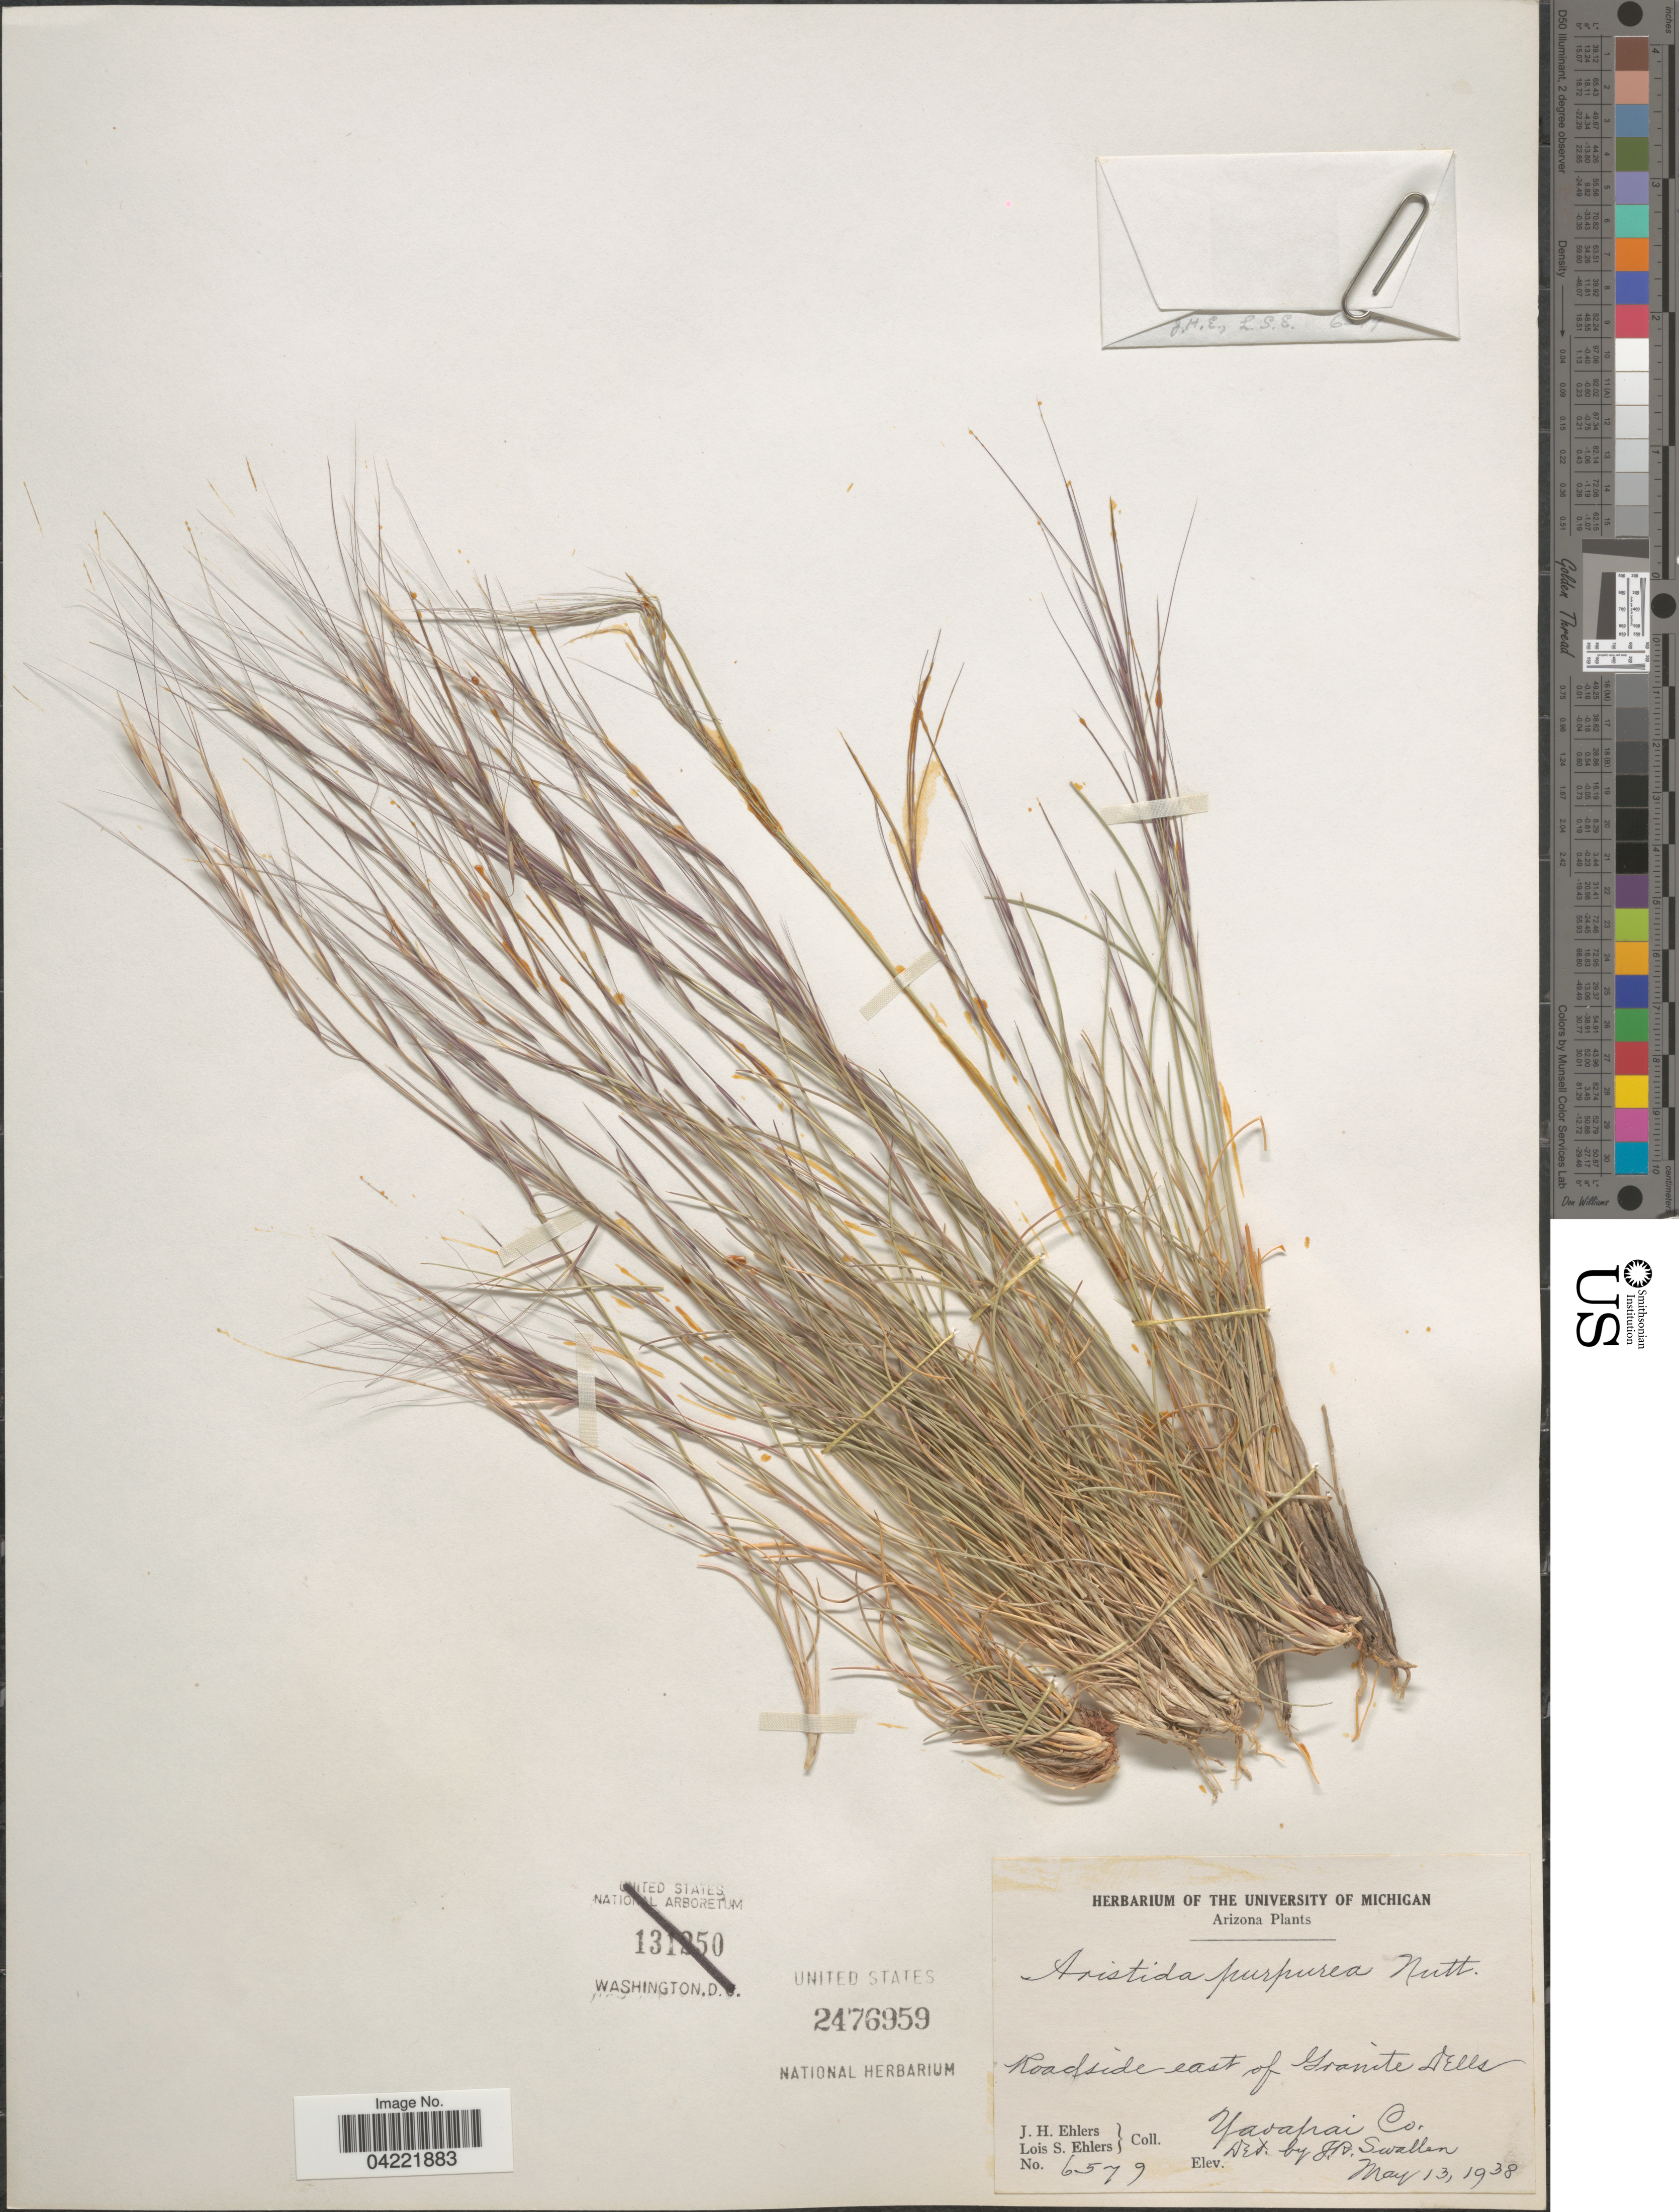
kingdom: Plantae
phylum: Tracheophyta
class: Liliopsida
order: Poales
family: Poaceae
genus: Aristida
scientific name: Aristida purpurea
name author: Nutt.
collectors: J. H. Ehlers & L. Ehlers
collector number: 6579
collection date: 1938-05-13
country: United States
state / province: Arizona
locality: Roadside east of Granite Dells. Yavapai Co.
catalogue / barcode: US 2476959